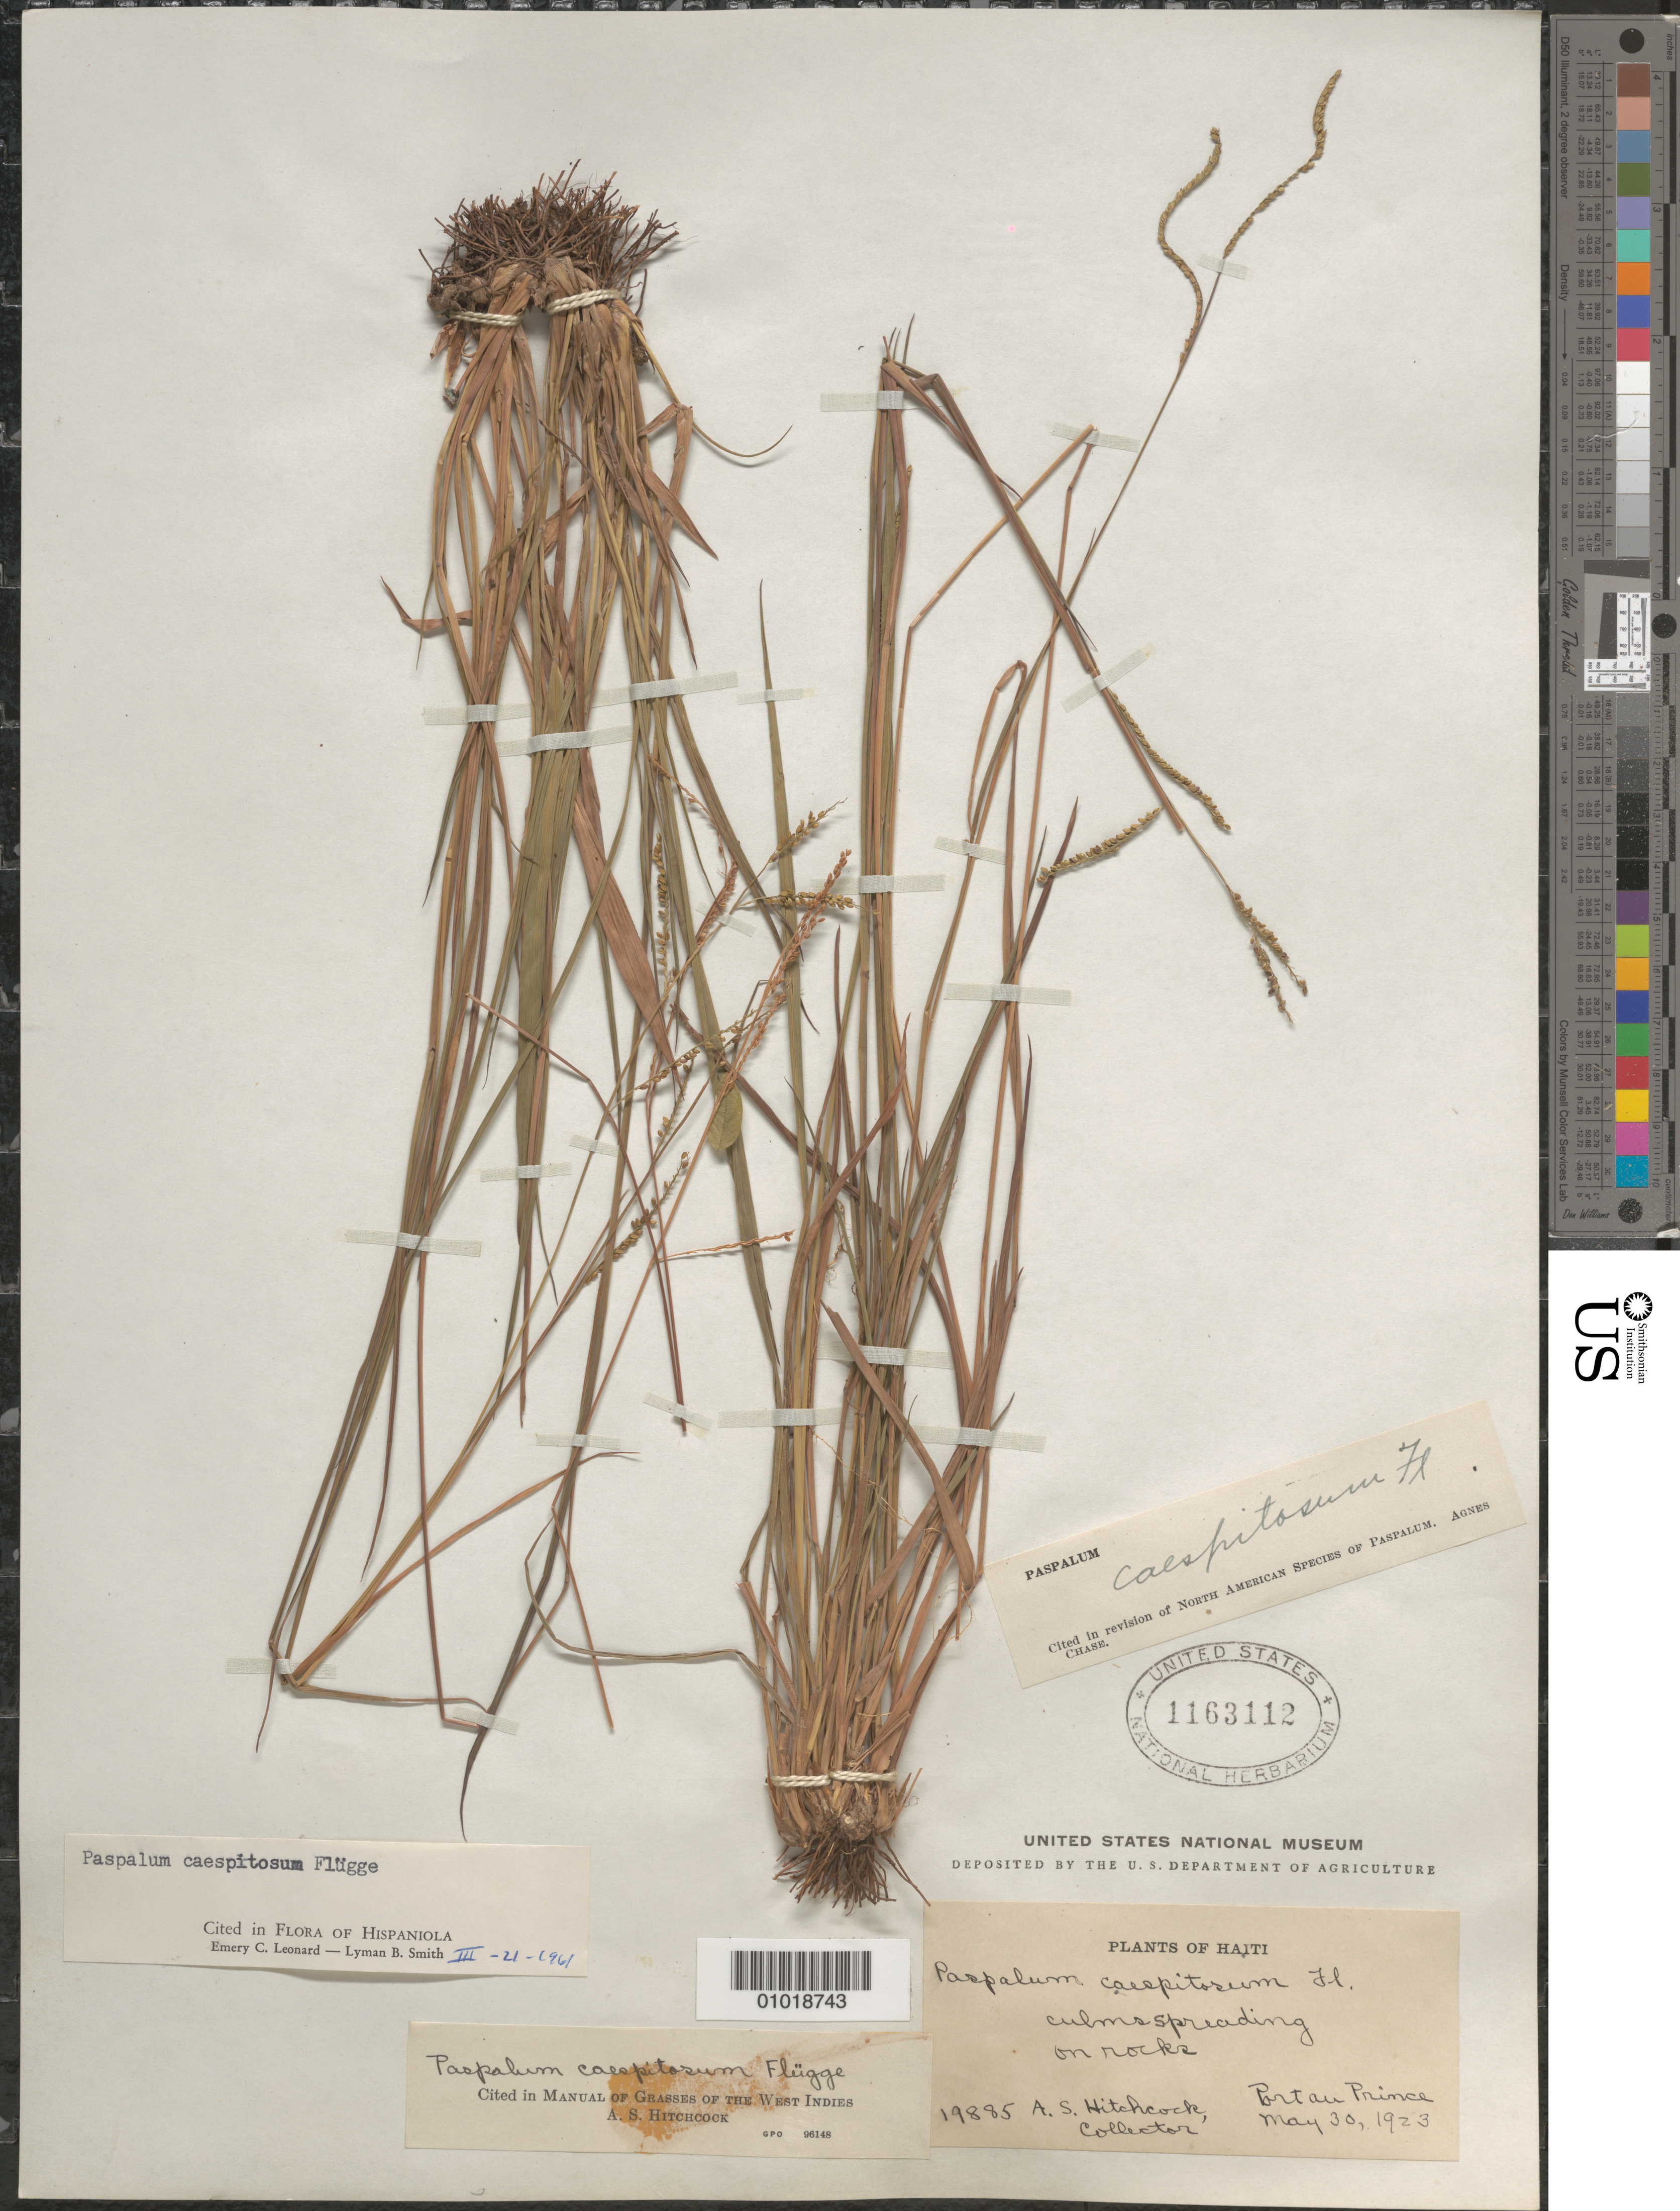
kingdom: Plantae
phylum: Tracheophyta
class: Liliopsida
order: Poales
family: Poaceae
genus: Paspalum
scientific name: Paspalum caespitosum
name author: Flüggé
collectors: A. S. Hitchcock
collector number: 19885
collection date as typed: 30 May 1923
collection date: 1923-05-30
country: Haiti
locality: Port au Prince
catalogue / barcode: US 1163112